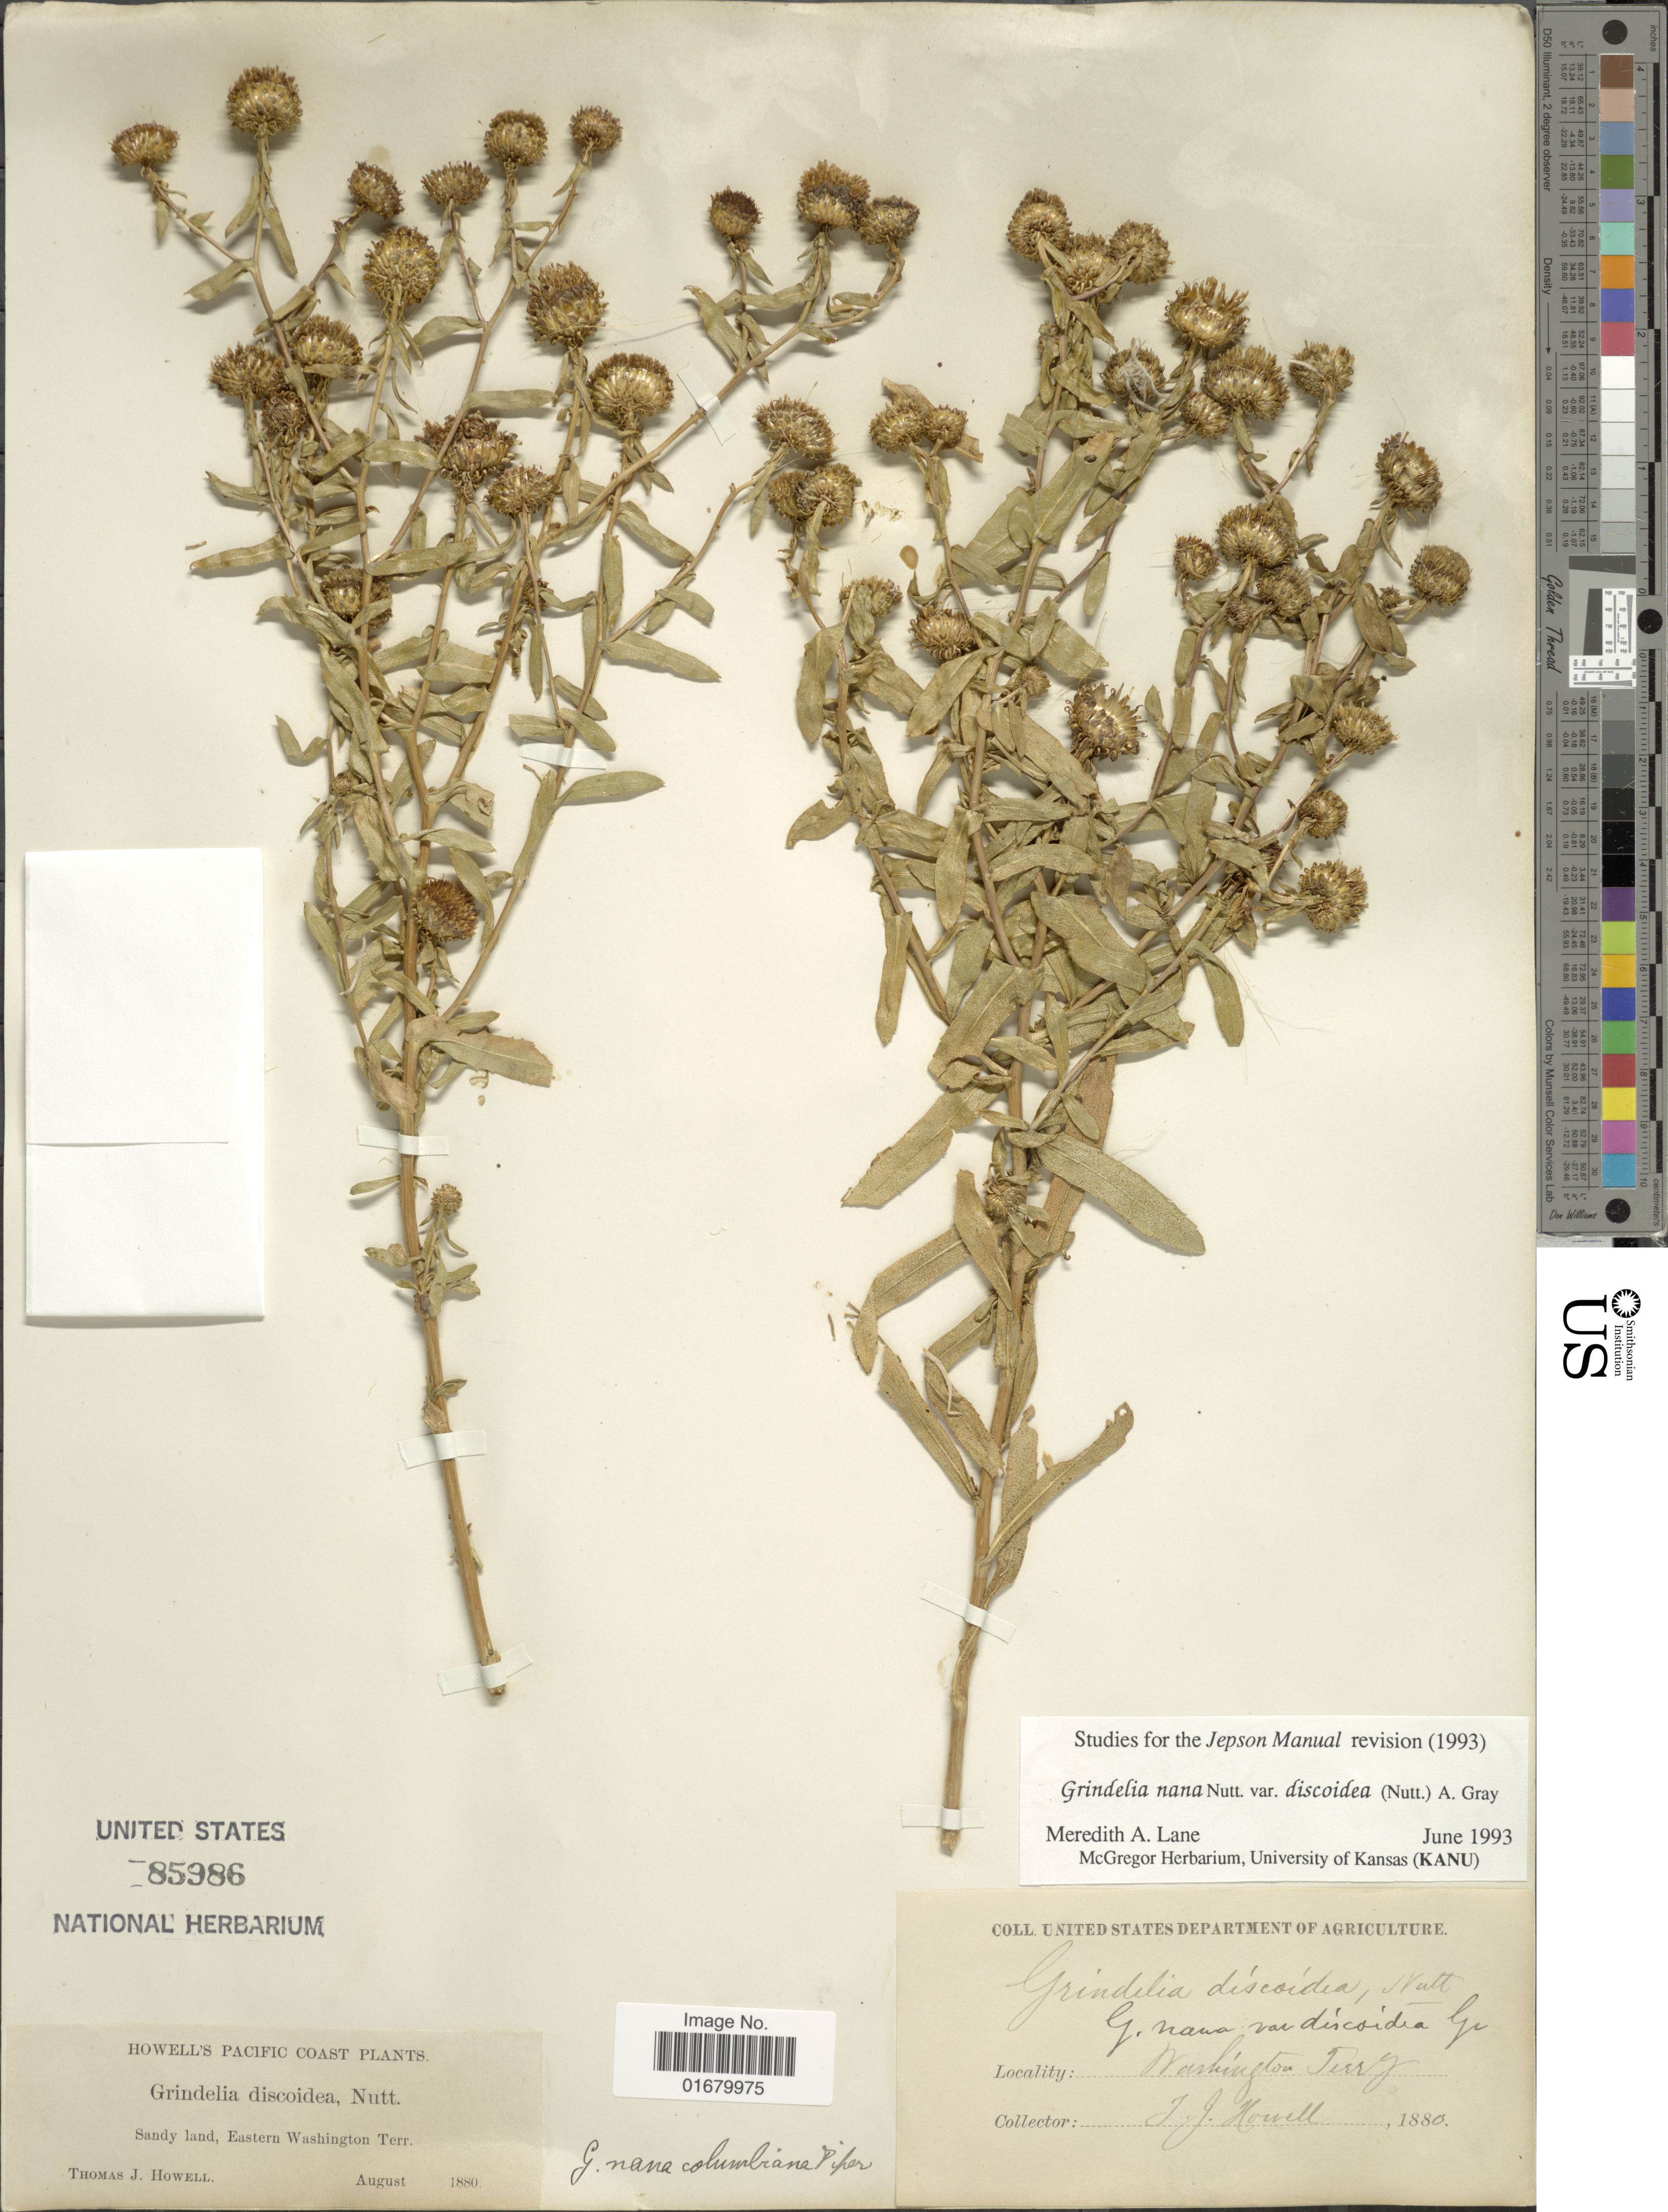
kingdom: Plantae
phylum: Tracheophyta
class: Magnoliopsida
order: Asterales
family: Asteraceae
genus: Grindelia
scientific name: Grindelia nana var. discoidea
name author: (Nutt.) A. Gray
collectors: T. J. Howell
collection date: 1880-08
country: United States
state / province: Washington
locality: Eastern Washington Terr.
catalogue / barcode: US 85986